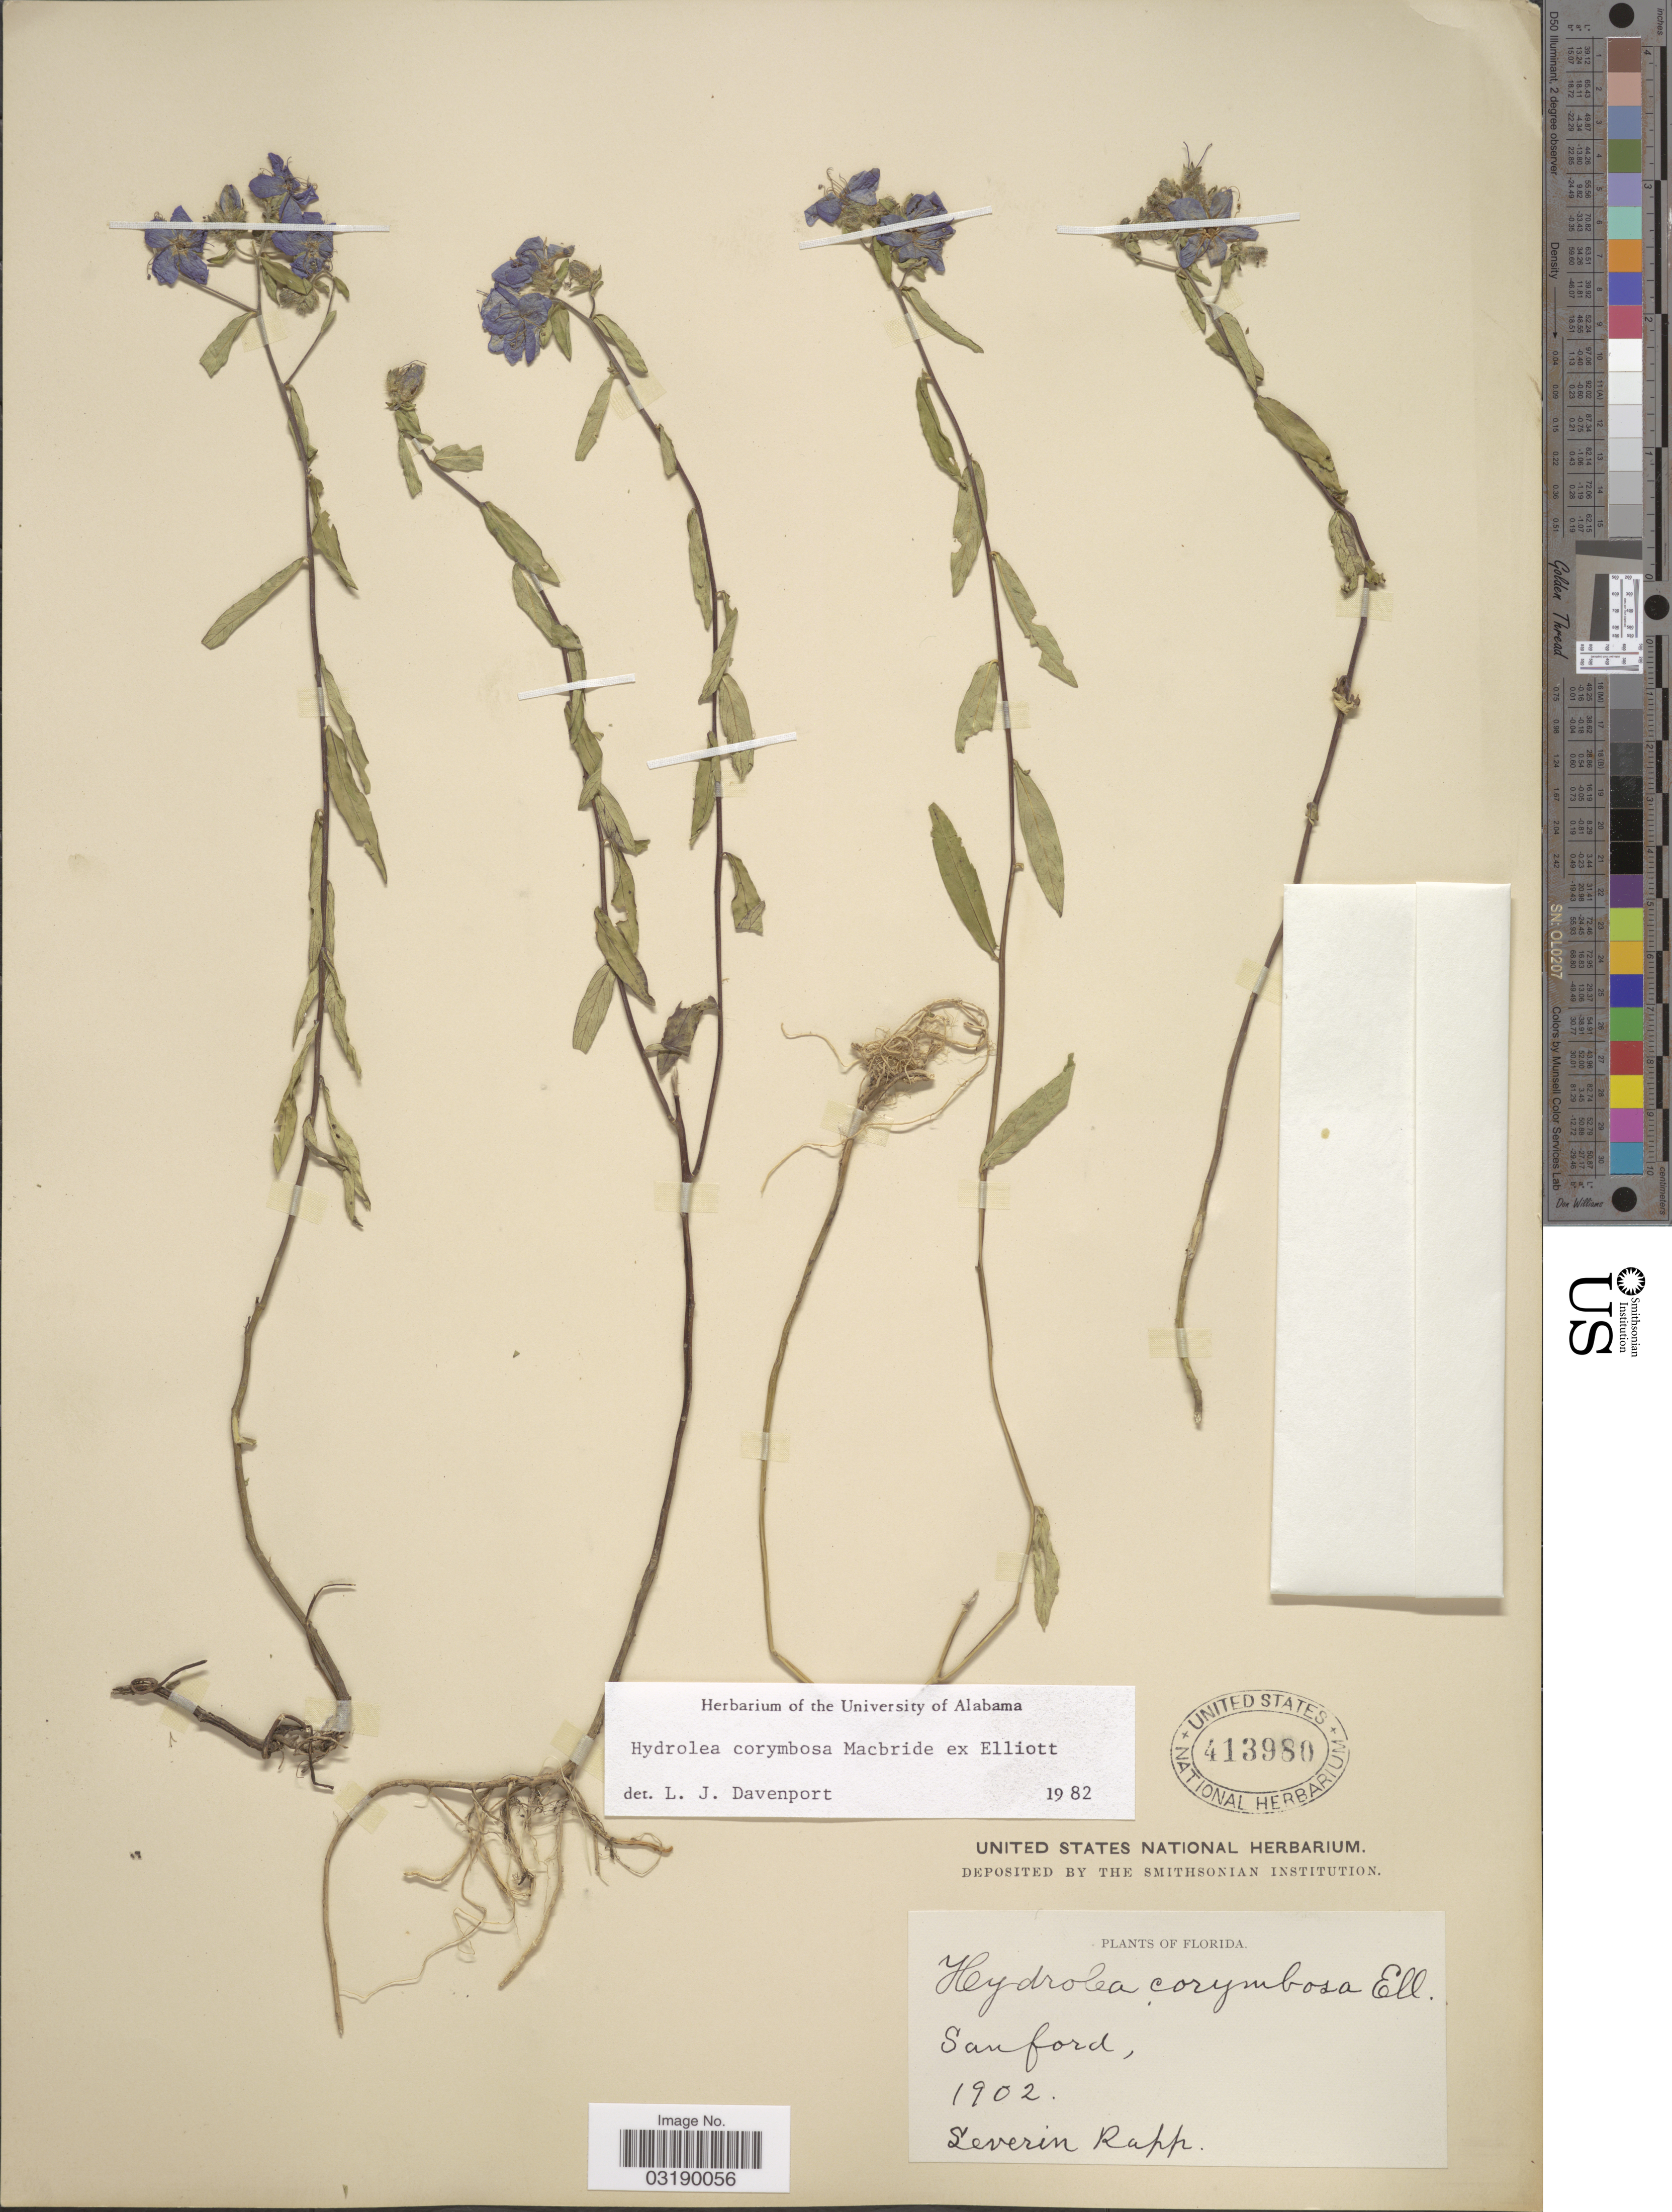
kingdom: Plantae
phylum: Tracheophyta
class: Magnoliopsida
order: Solanales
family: Hydroleaceae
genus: Hydrolea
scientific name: Hydrolea corymbosa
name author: J. Macbr. ex Elliott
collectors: S. Rapp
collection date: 1902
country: United States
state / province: Florida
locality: Sanford.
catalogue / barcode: US 413980